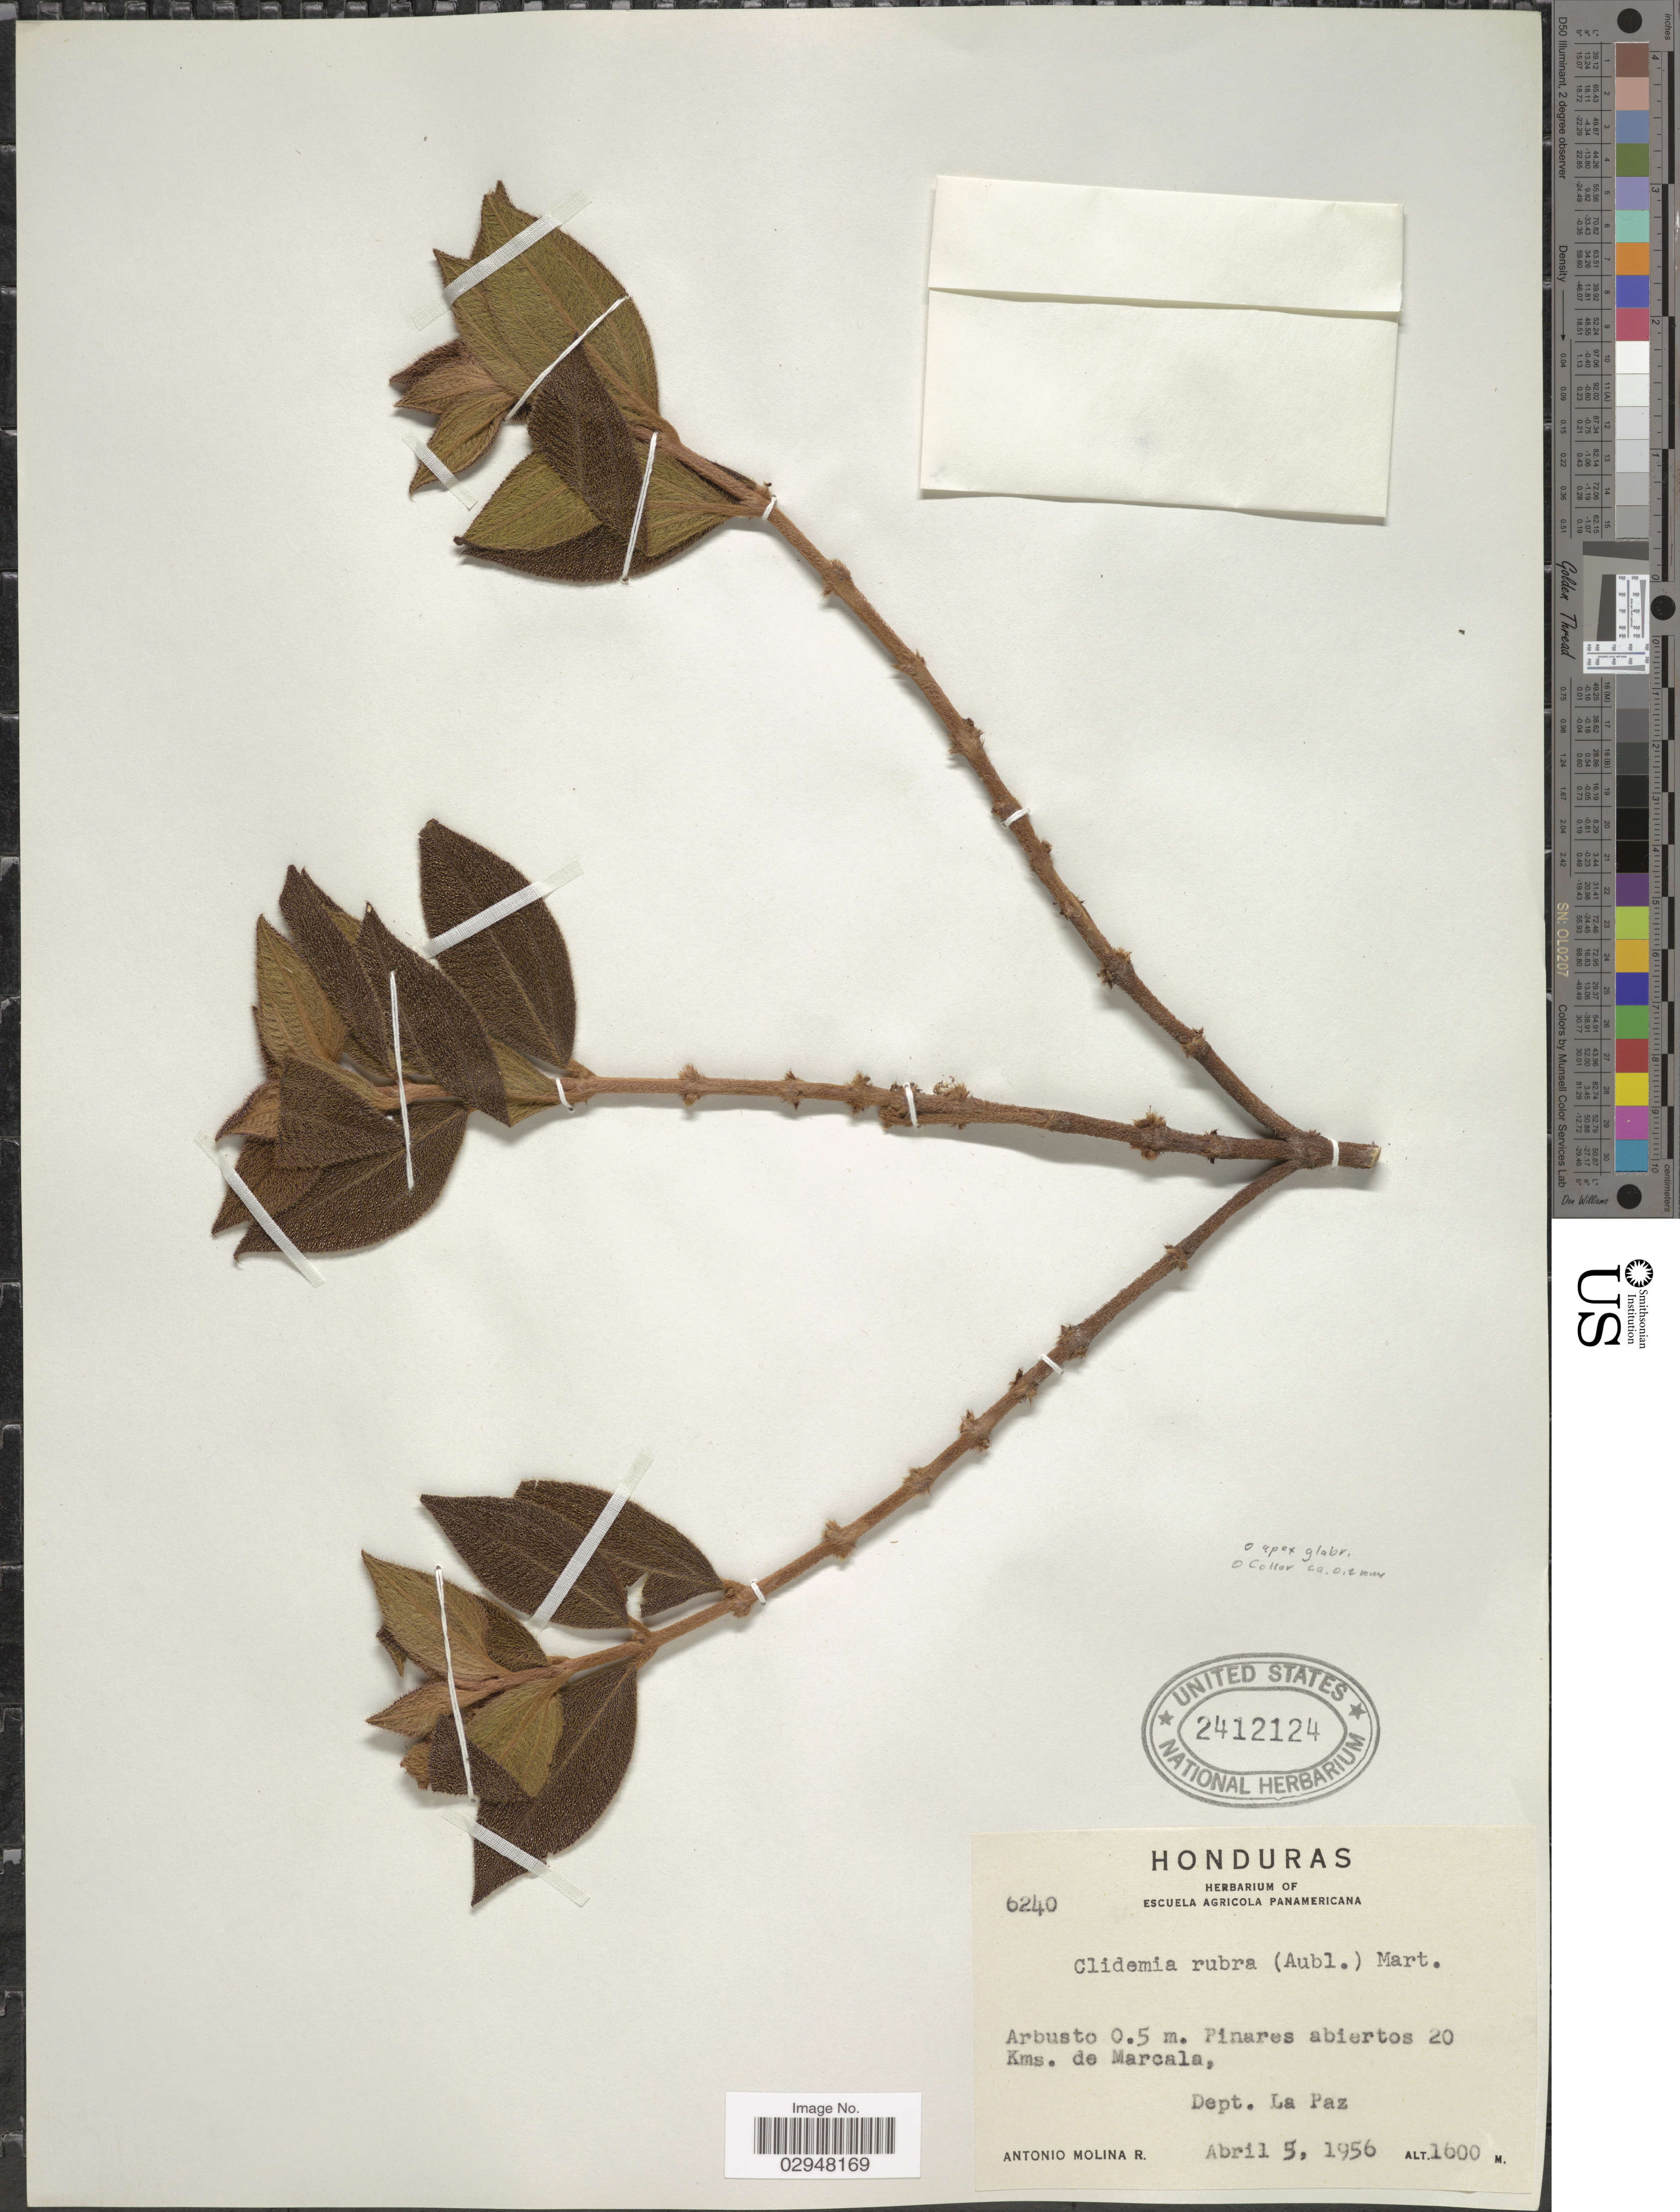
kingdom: Plantae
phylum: Tracheophyta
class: Magnoliopsida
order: Myrtales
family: Melastomataceae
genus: Clidemia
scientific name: Clidemia rubra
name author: (Aubl.) Mart.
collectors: A. Molina R.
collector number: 6240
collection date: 1956-04-05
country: Honduras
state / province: La Paz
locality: Pinares abiertos 20 Kms. de Marcala, Dept. La Paz.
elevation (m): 1600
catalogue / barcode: US 2412124